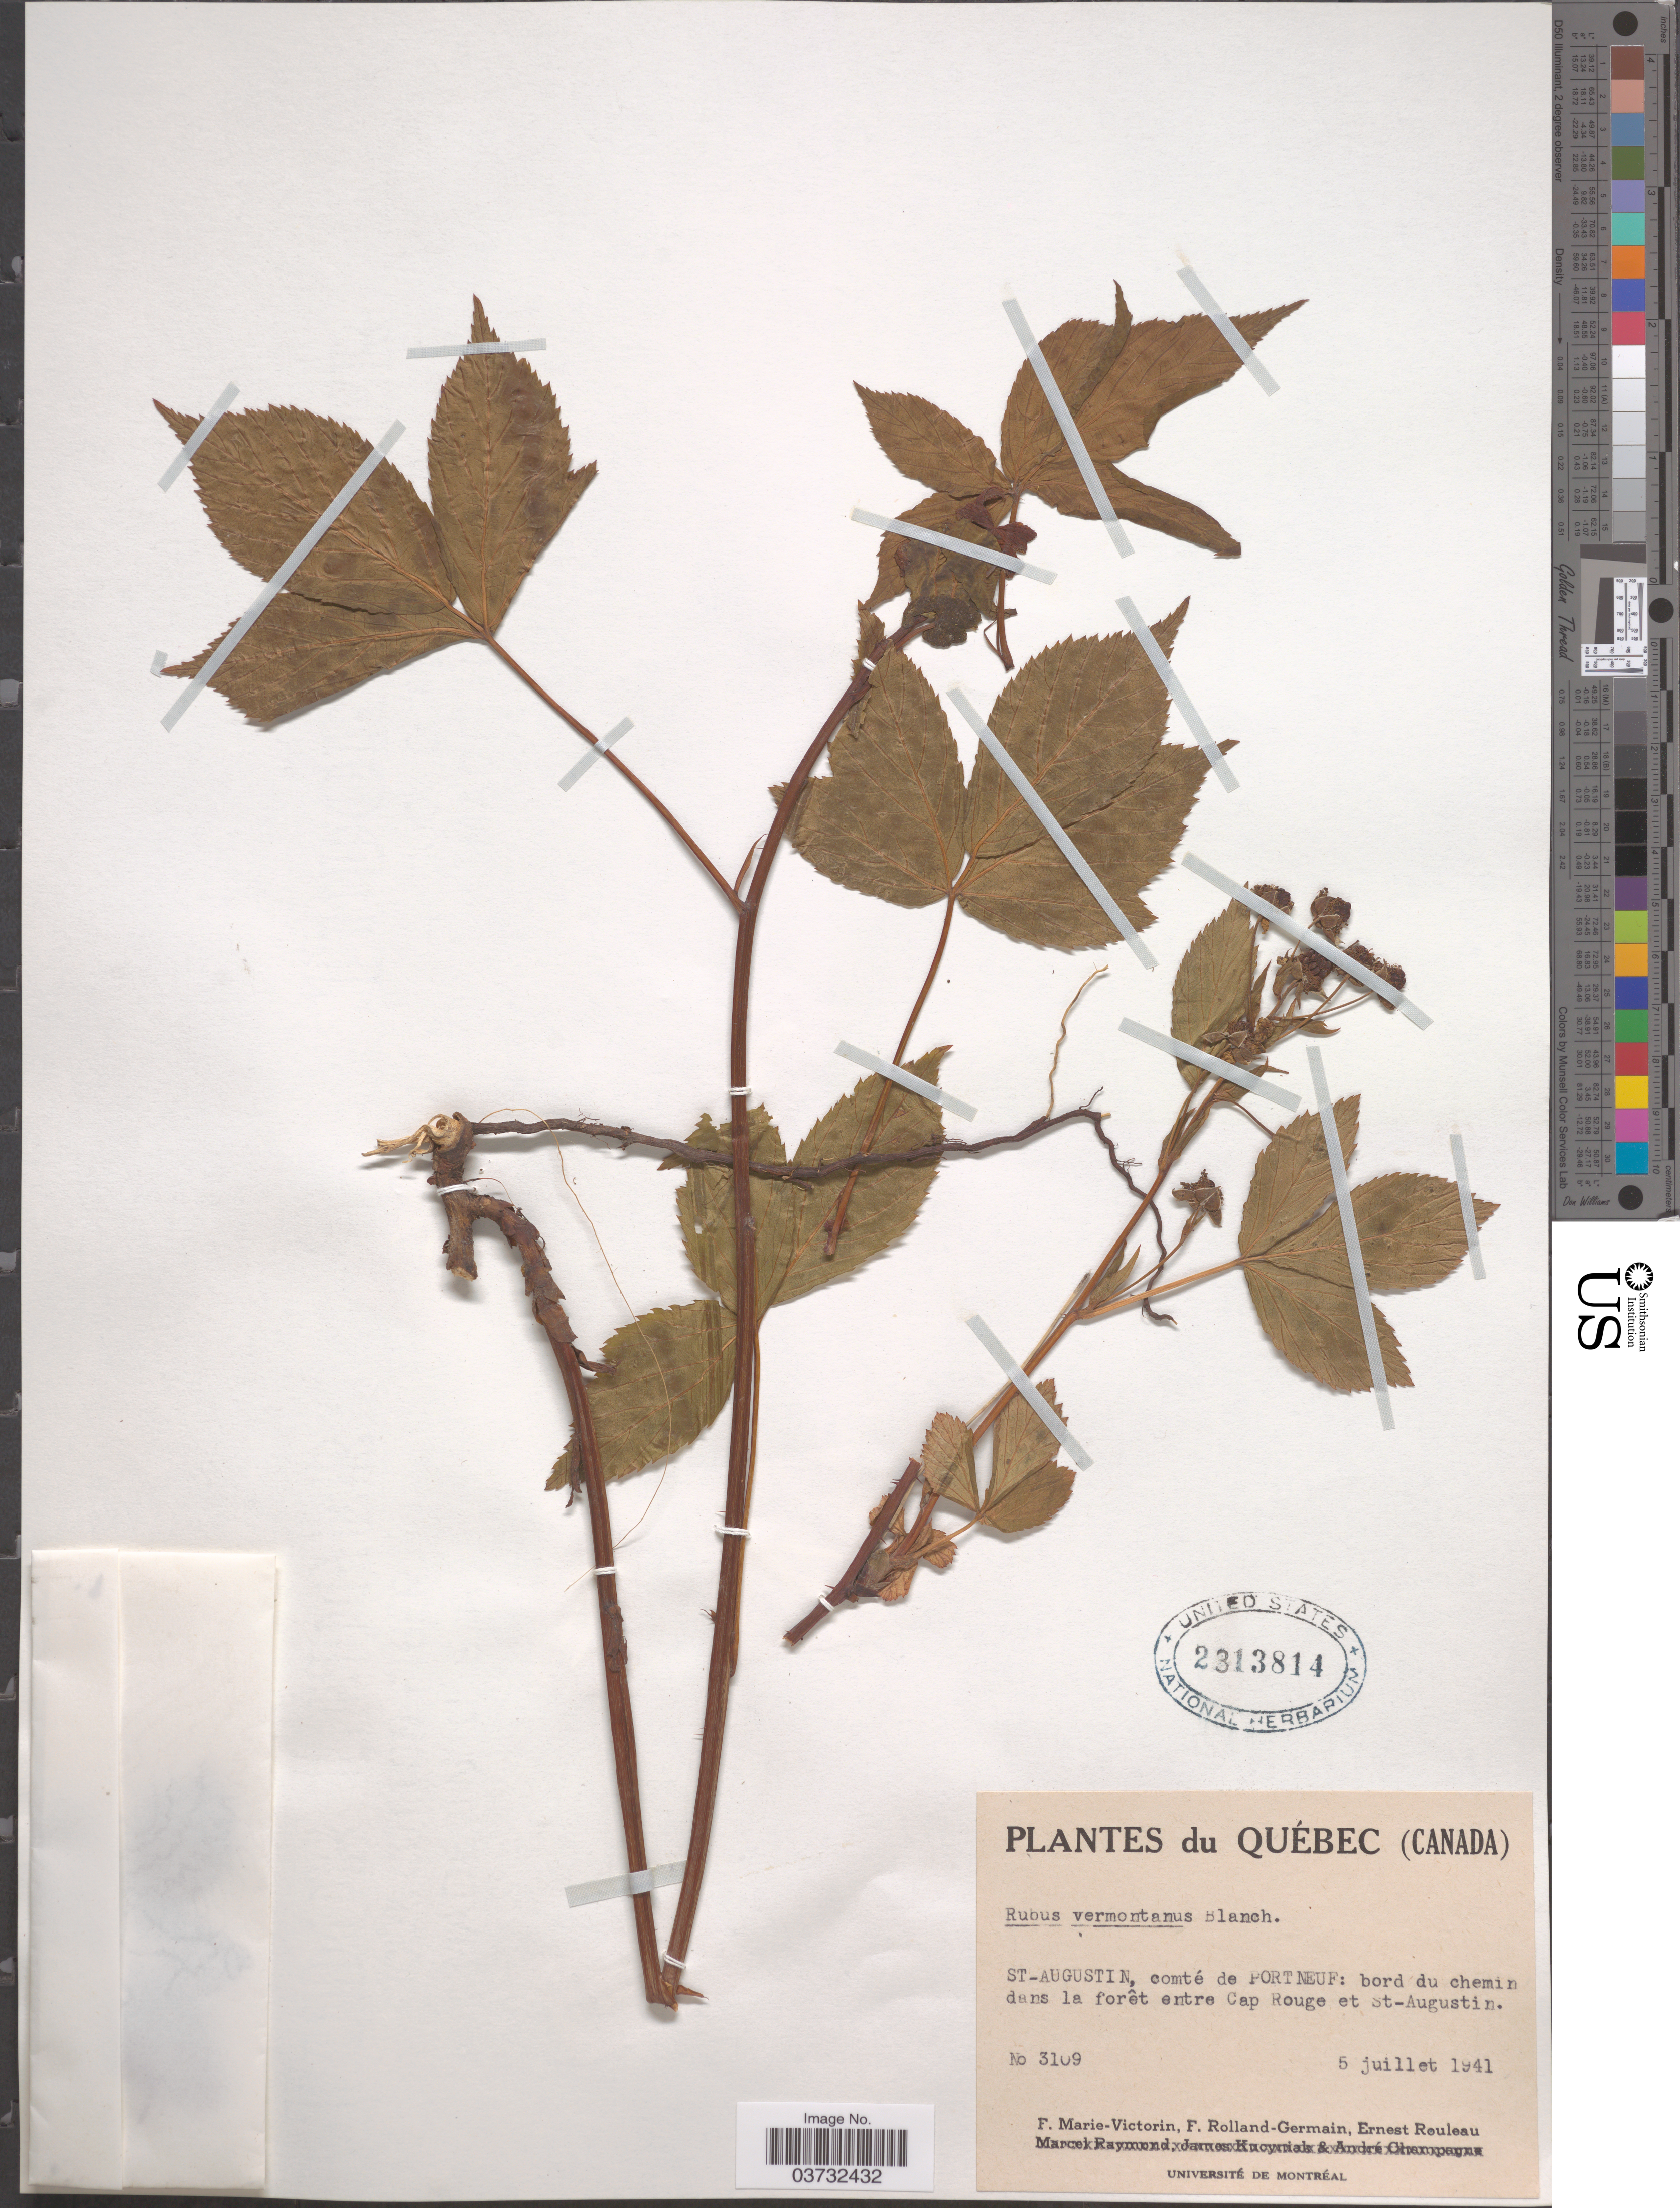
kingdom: Plantae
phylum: Tracheophyta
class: Magnoliopsida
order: Rosales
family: Rosaceae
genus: Rubus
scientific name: Rubus vermontanus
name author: Blanch.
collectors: F. Marie-Victorin, Rolland-Germain & J. Rouleau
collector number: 3109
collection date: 1941-07-05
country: Canada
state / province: Quebec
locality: St-Augustin, comté de Portneuf: bord du chemin dans la forêt entre Cap Rouge et St-Augustin.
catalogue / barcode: US 2313814